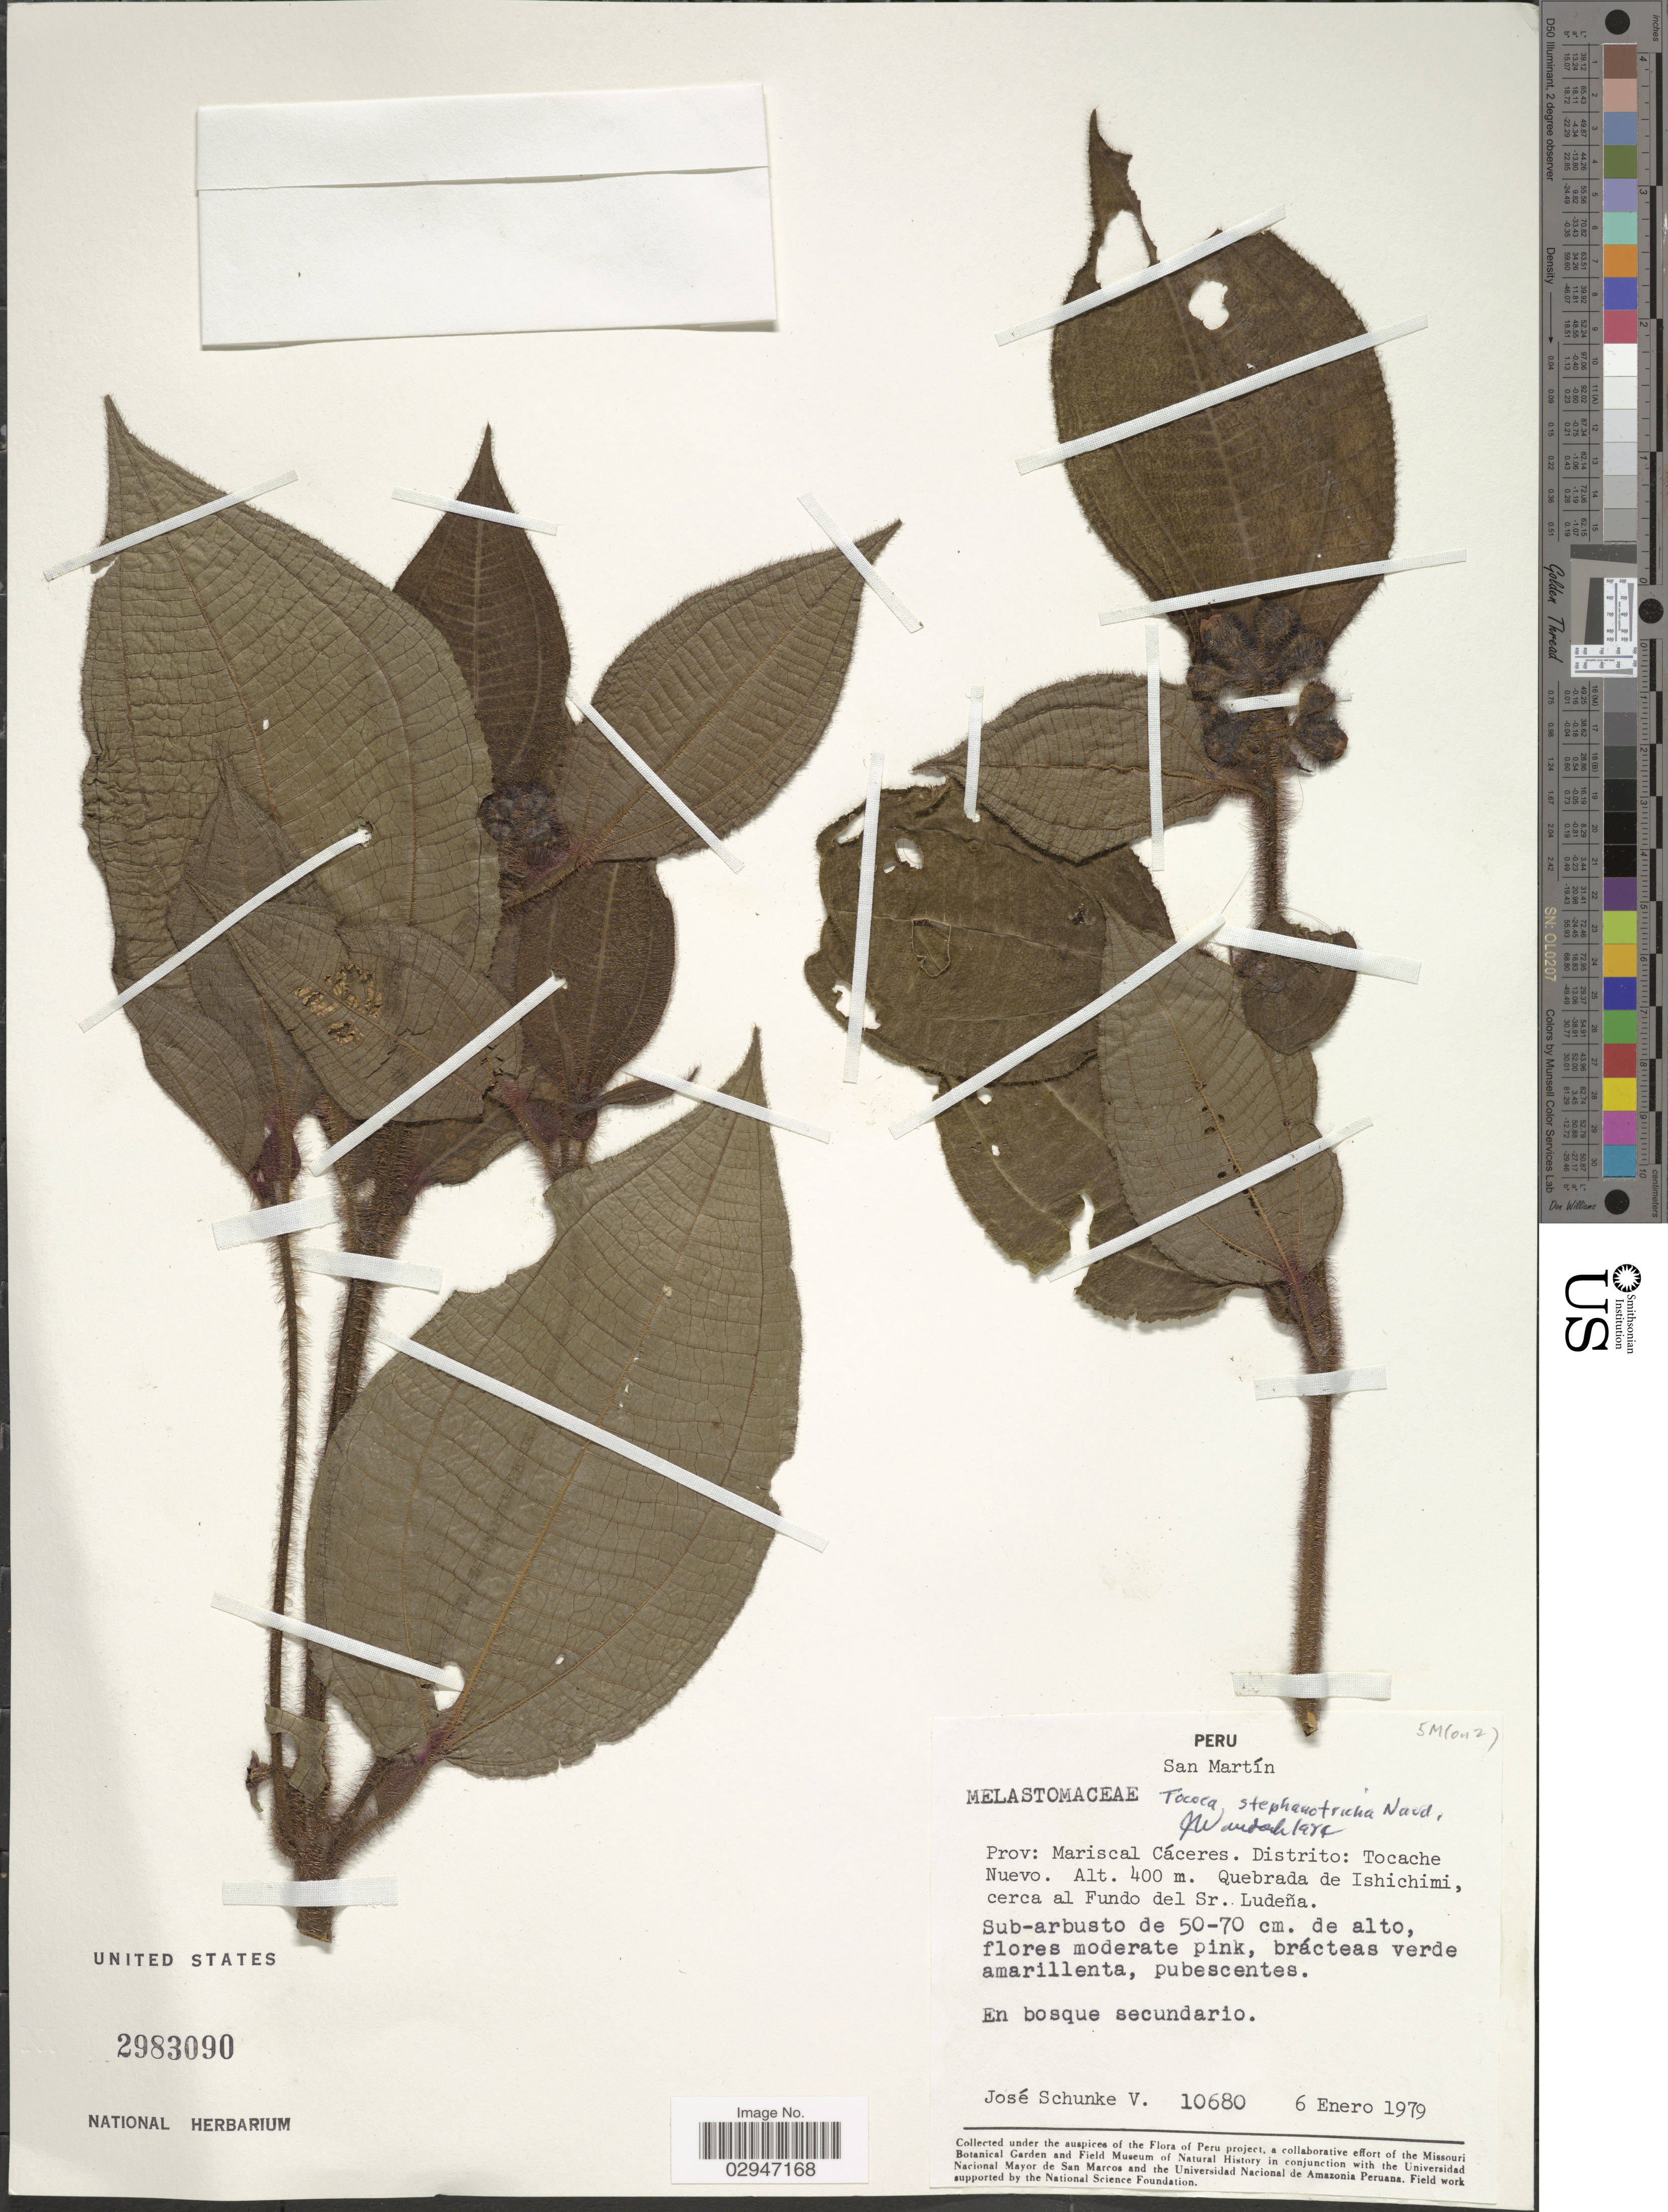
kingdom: Plantae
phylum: Tracheophyta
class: Magnoliopsida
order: Myrtales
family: Melastomataceae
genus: Tococa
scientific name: Tococa stephanotricha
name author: Naudin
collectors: J. Schunke Vigo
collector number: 10680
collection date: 1979-01-06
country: Peru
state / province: San Martín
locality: Prov. Mariscal Cáceres. Distrito: Tocache Nuevo. Quebrada de Ishichimi, cerca al Fundo del Sr. Ludeña.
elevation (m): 400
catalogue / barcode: US 2983090